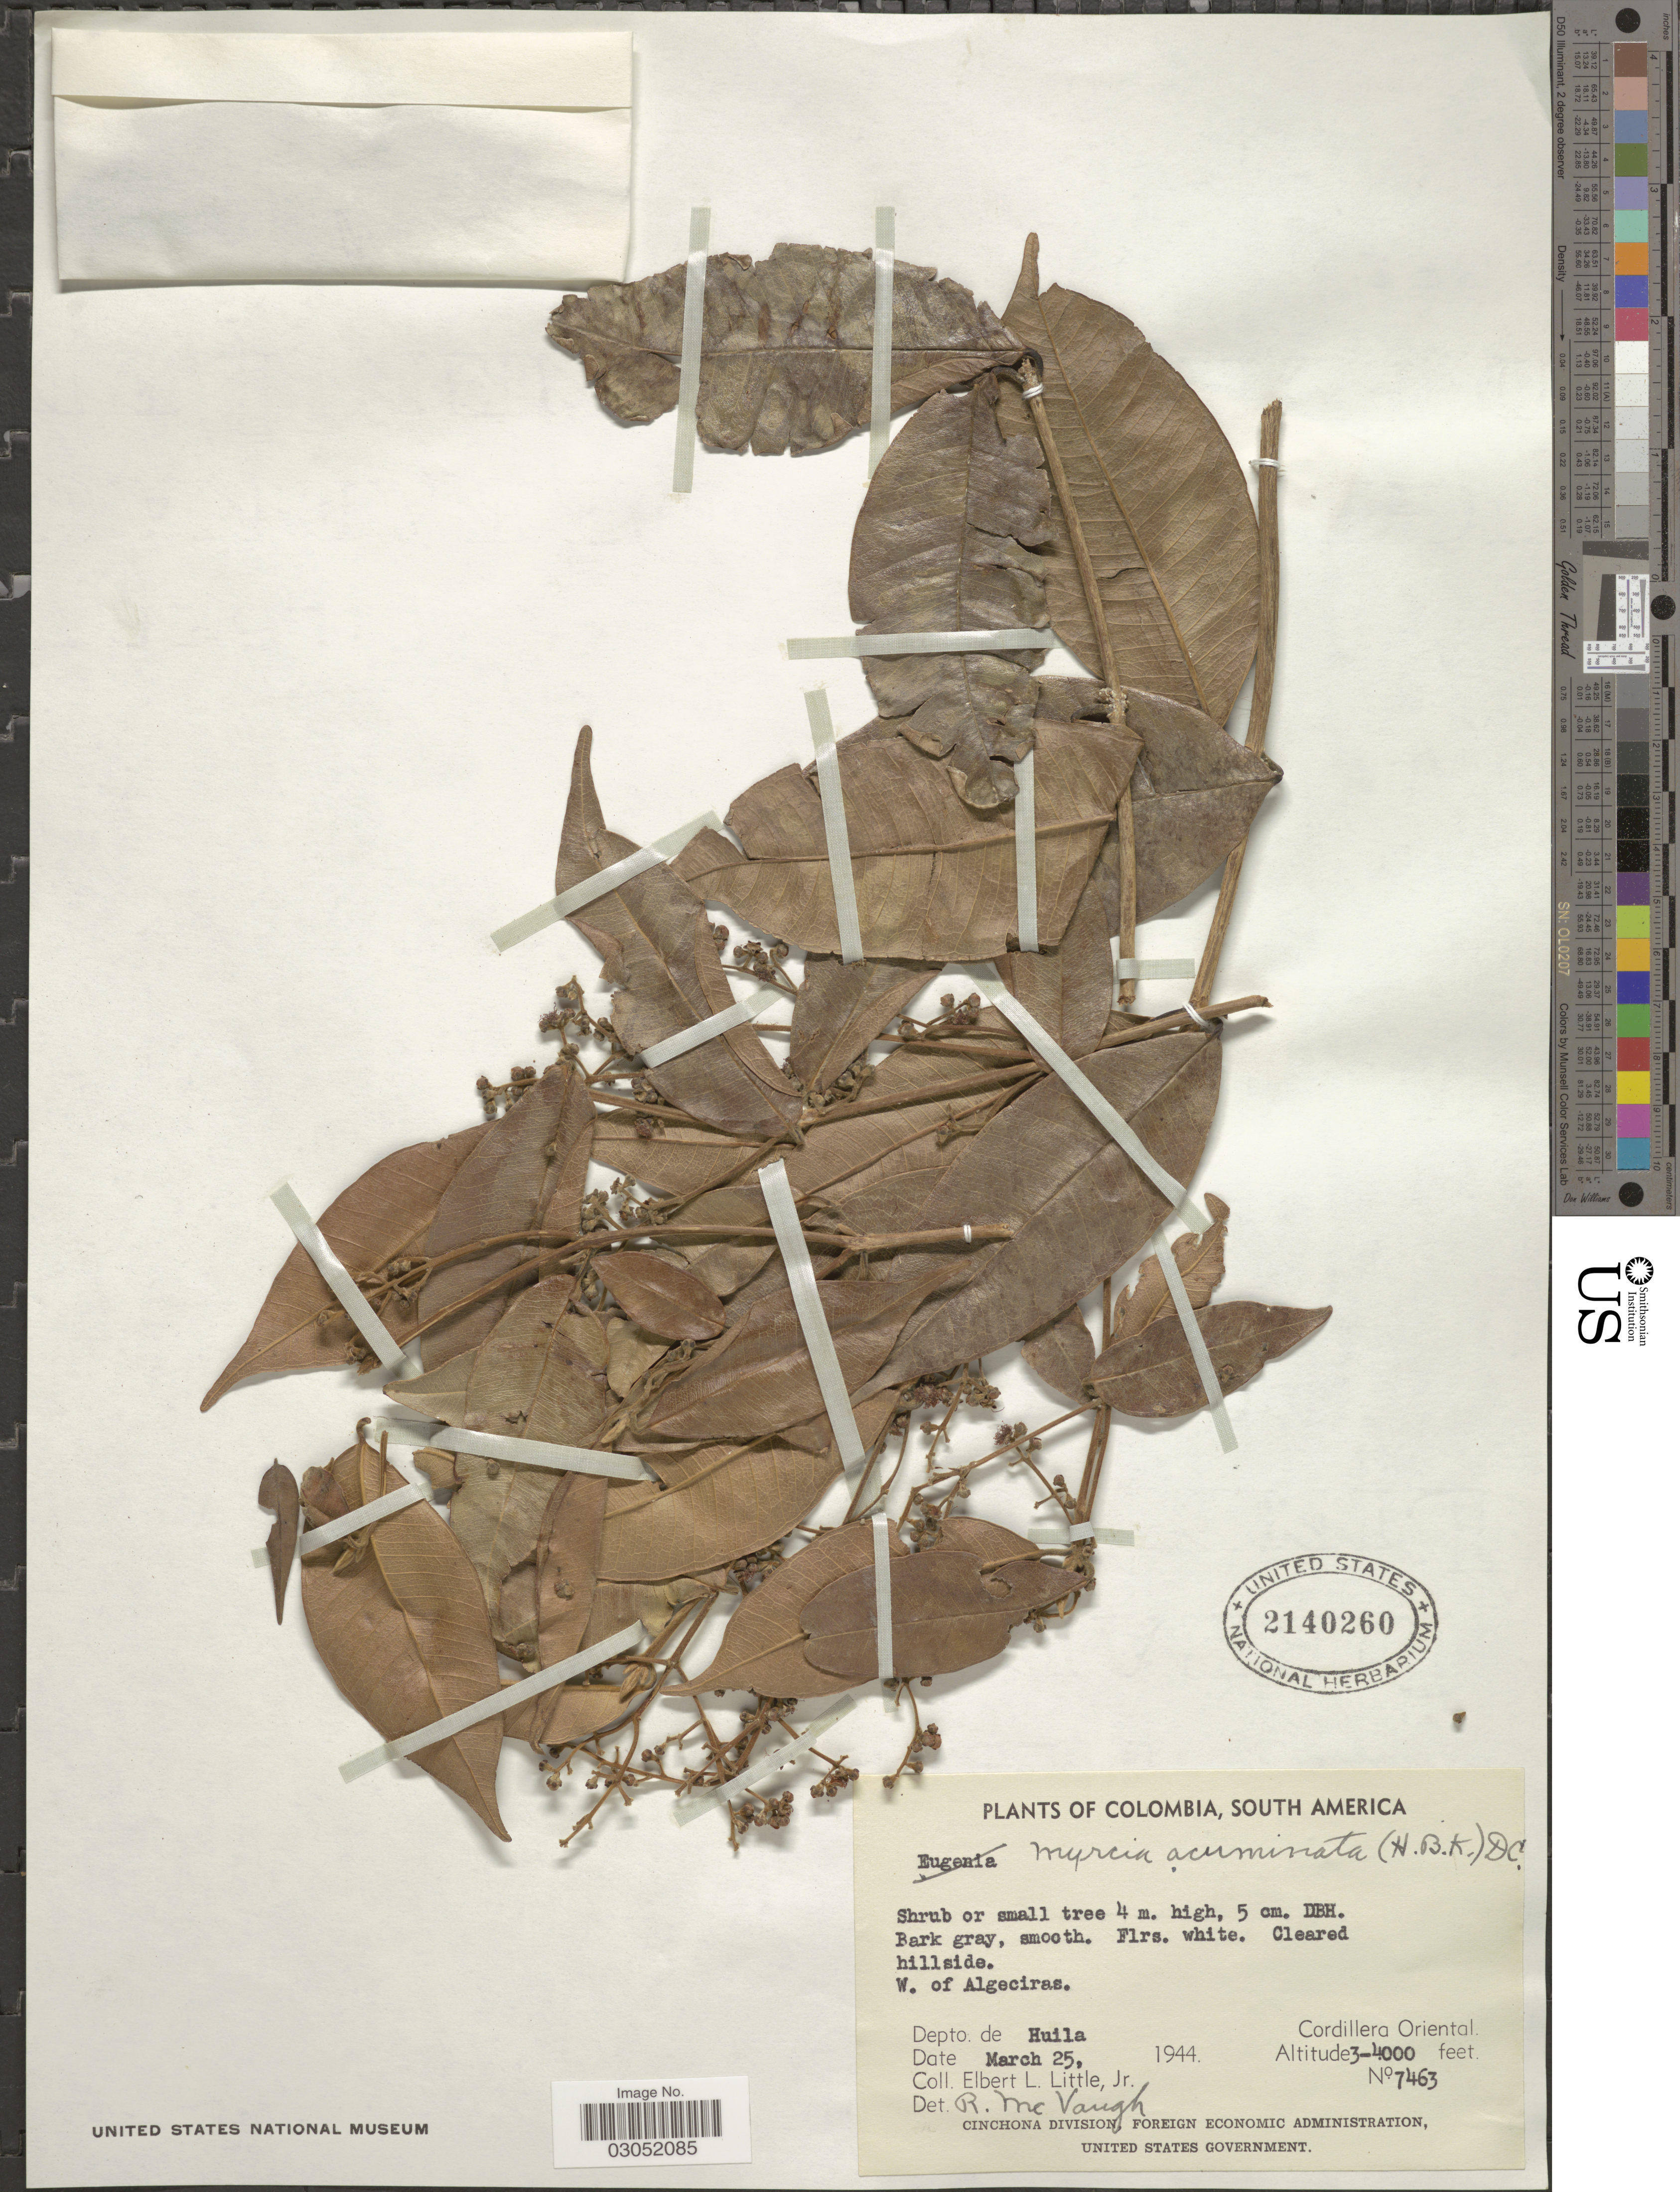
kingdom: Plantae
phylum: Tracheophyta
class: Magnoliopsida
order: Myrtales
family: Myrtaceae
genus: Myrcia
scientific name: Myrcia acuminata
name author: (Kunth) DC.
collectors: E. L. Little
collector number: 7463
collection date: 1944-03-25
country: Colombia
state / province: Huila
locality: W. of Algeciras. Depto. de Huila. Cordillera Oriental.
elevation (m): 914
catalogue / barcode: US 2140260